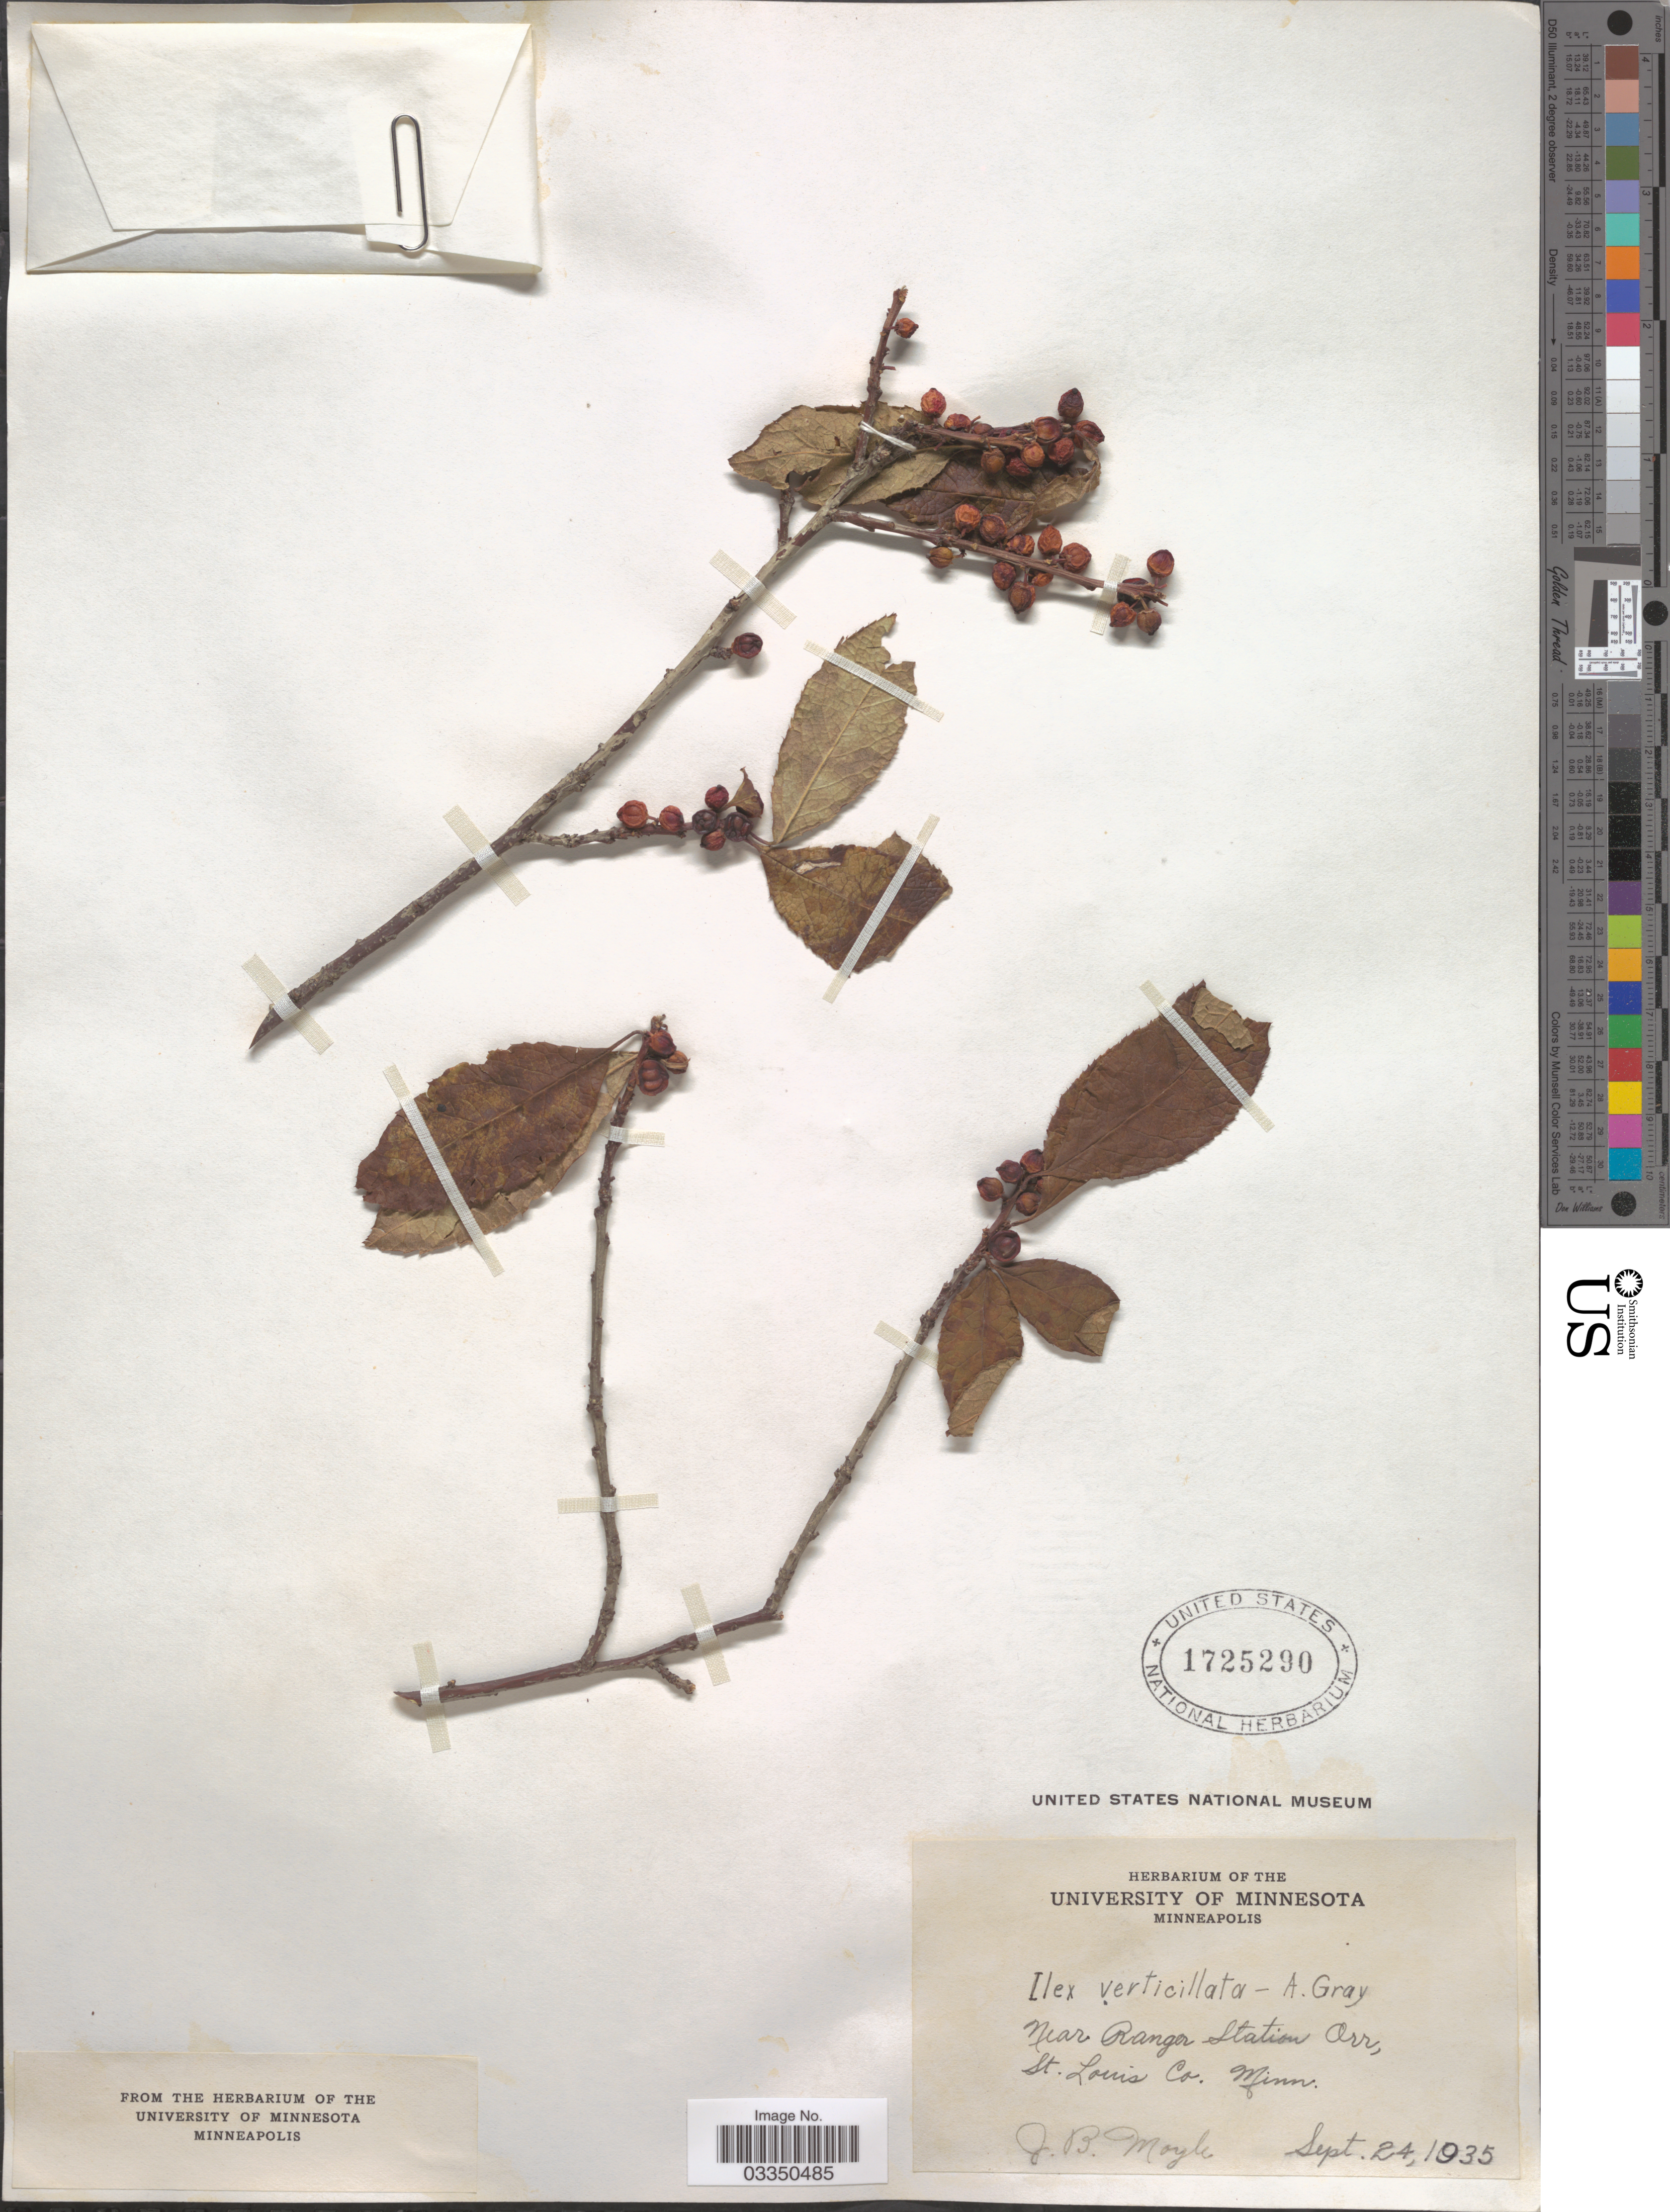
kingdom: Plantae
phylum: Tracheophyta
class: Magnoliopsida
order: Aquifoliales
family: Aquifoliaceae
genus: Ilex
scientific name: Ilex verticillata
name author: (L.) A. Gray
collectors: J. Moyle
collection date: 1935-09-24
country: United States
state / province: Minnesota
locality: Near Ranger Station Orr. St. Louis Co.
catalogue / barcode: US 1725290